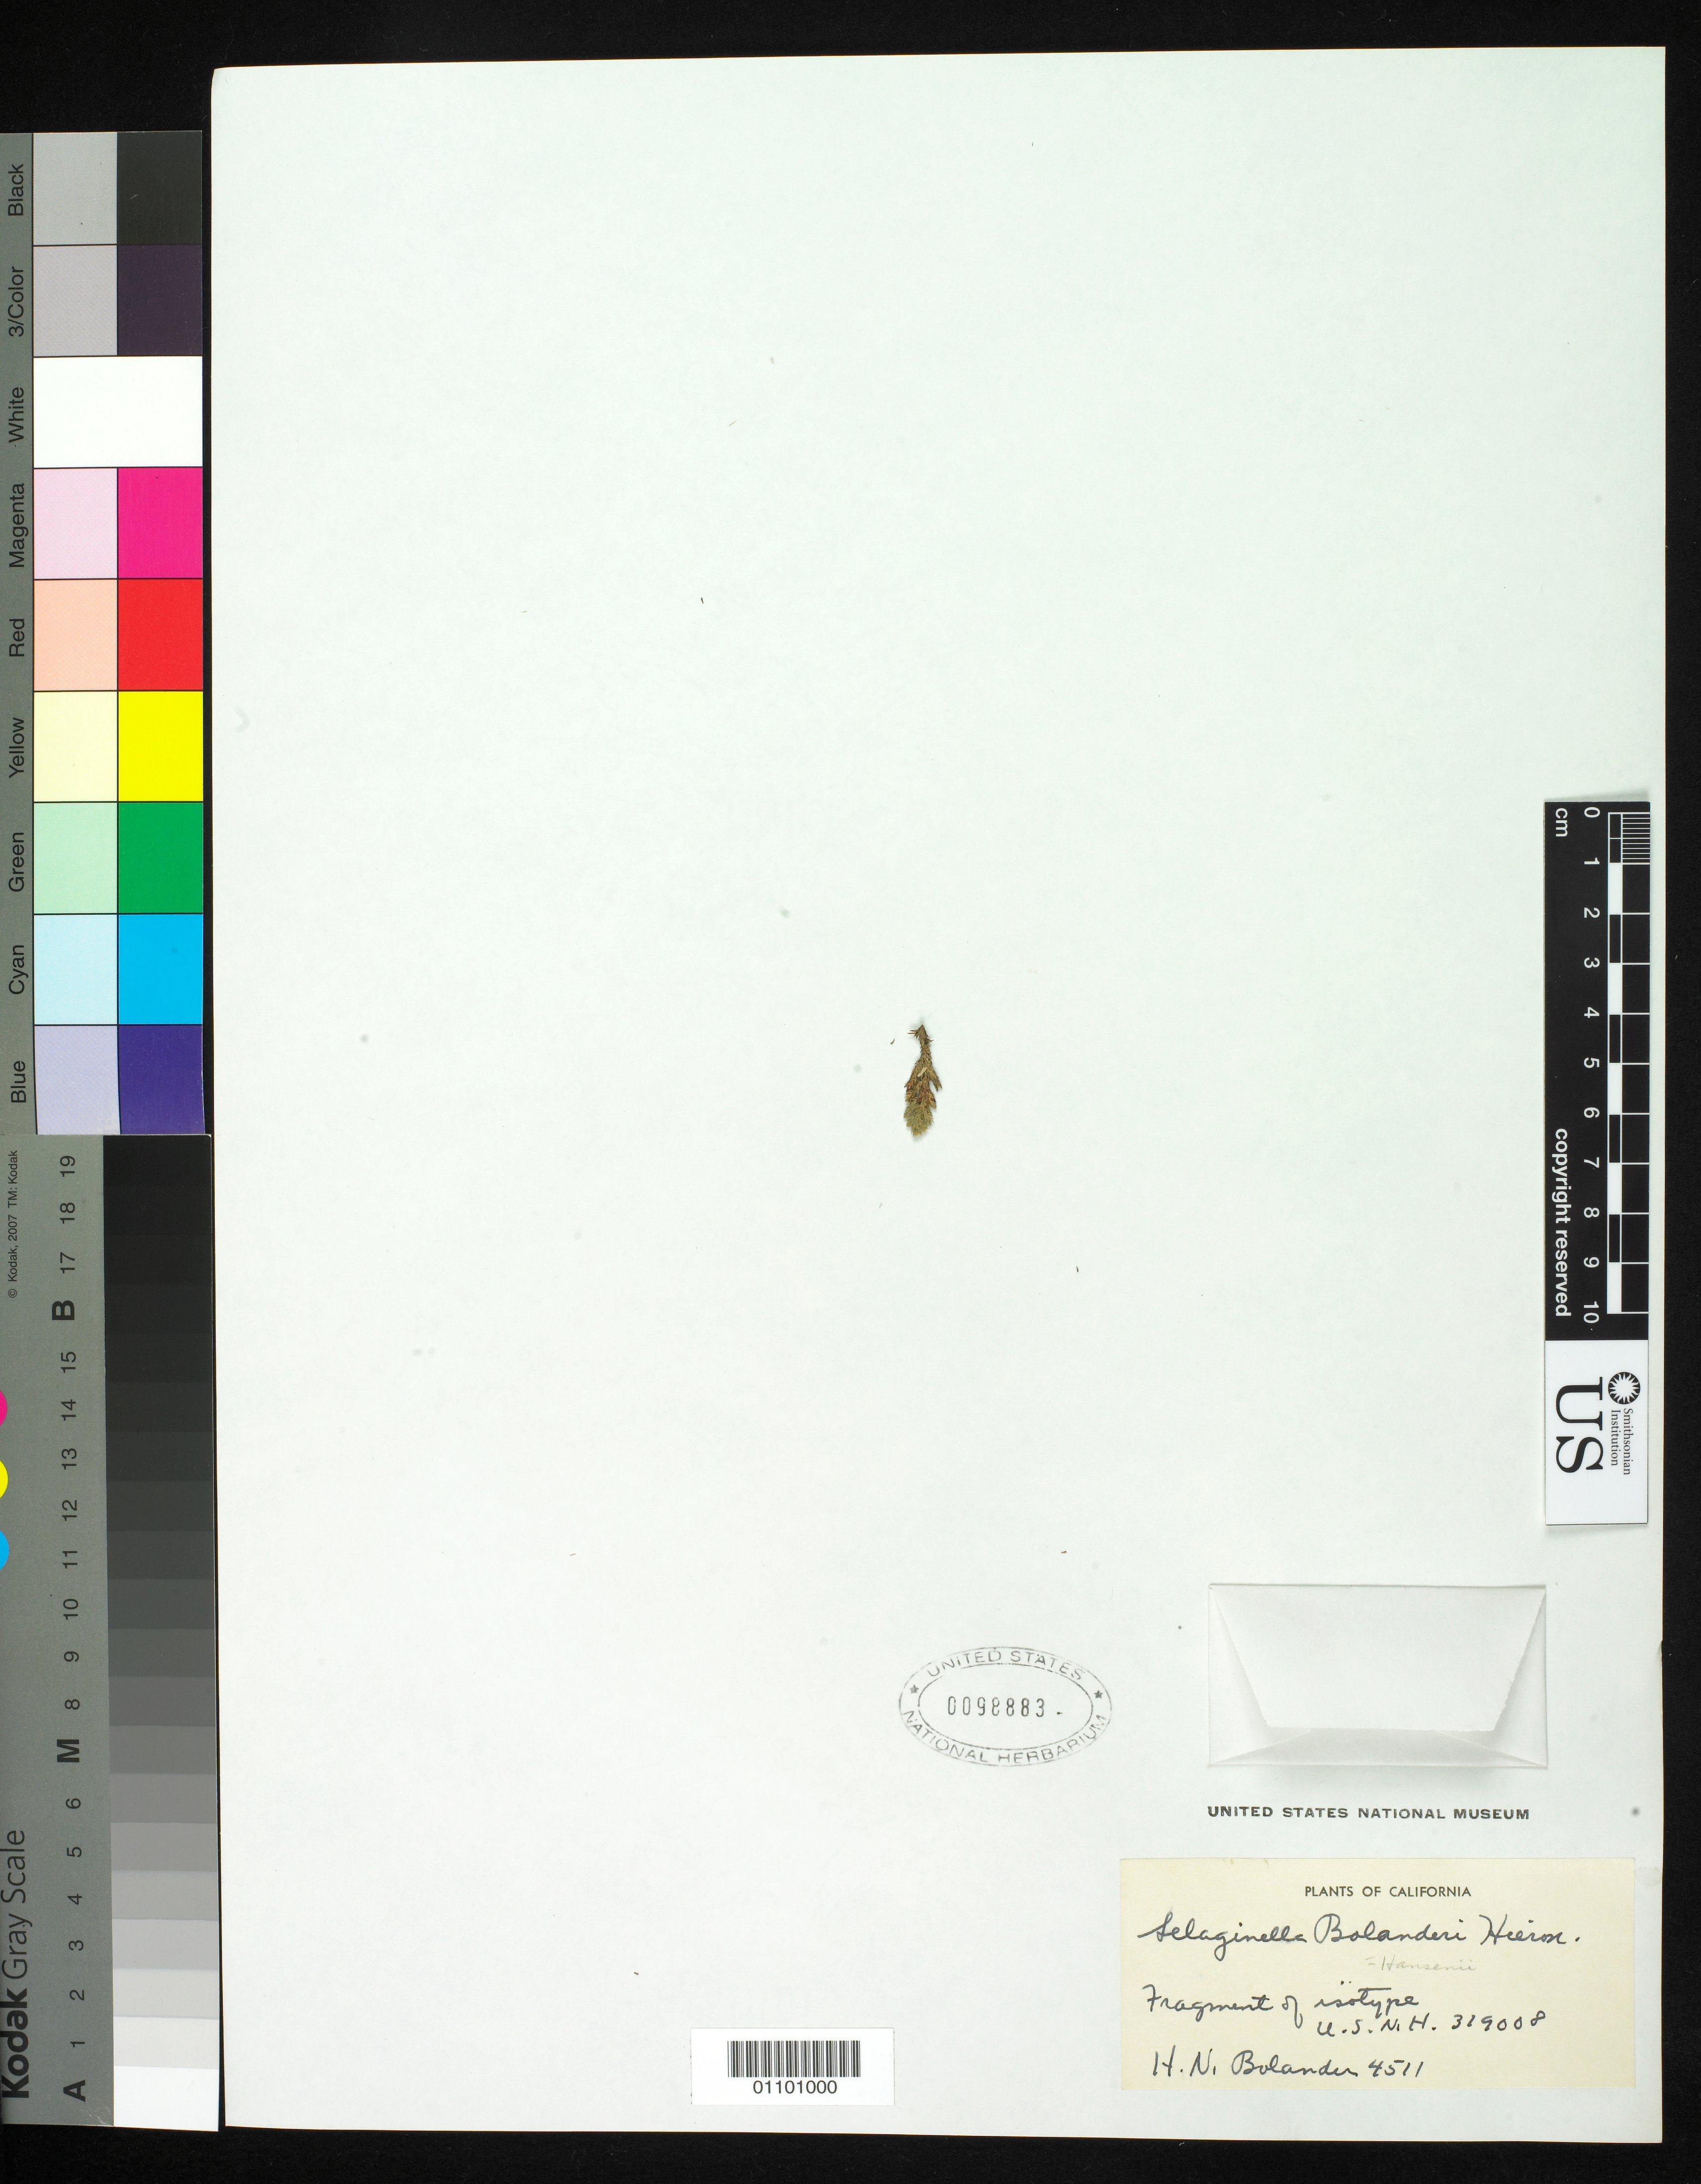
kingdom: Plantae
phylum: Tracheophyta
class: Lycopodiopsida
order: Selaginellales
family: Selaginellaceae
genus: Selaginella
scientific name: Selaginella bolanderi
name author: Hieron.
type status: Type Collection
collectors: H. Bolander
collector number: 4511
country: United States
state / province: California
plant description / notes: Fragments of USNH Sheet No. 319008.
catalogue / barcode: US 98883